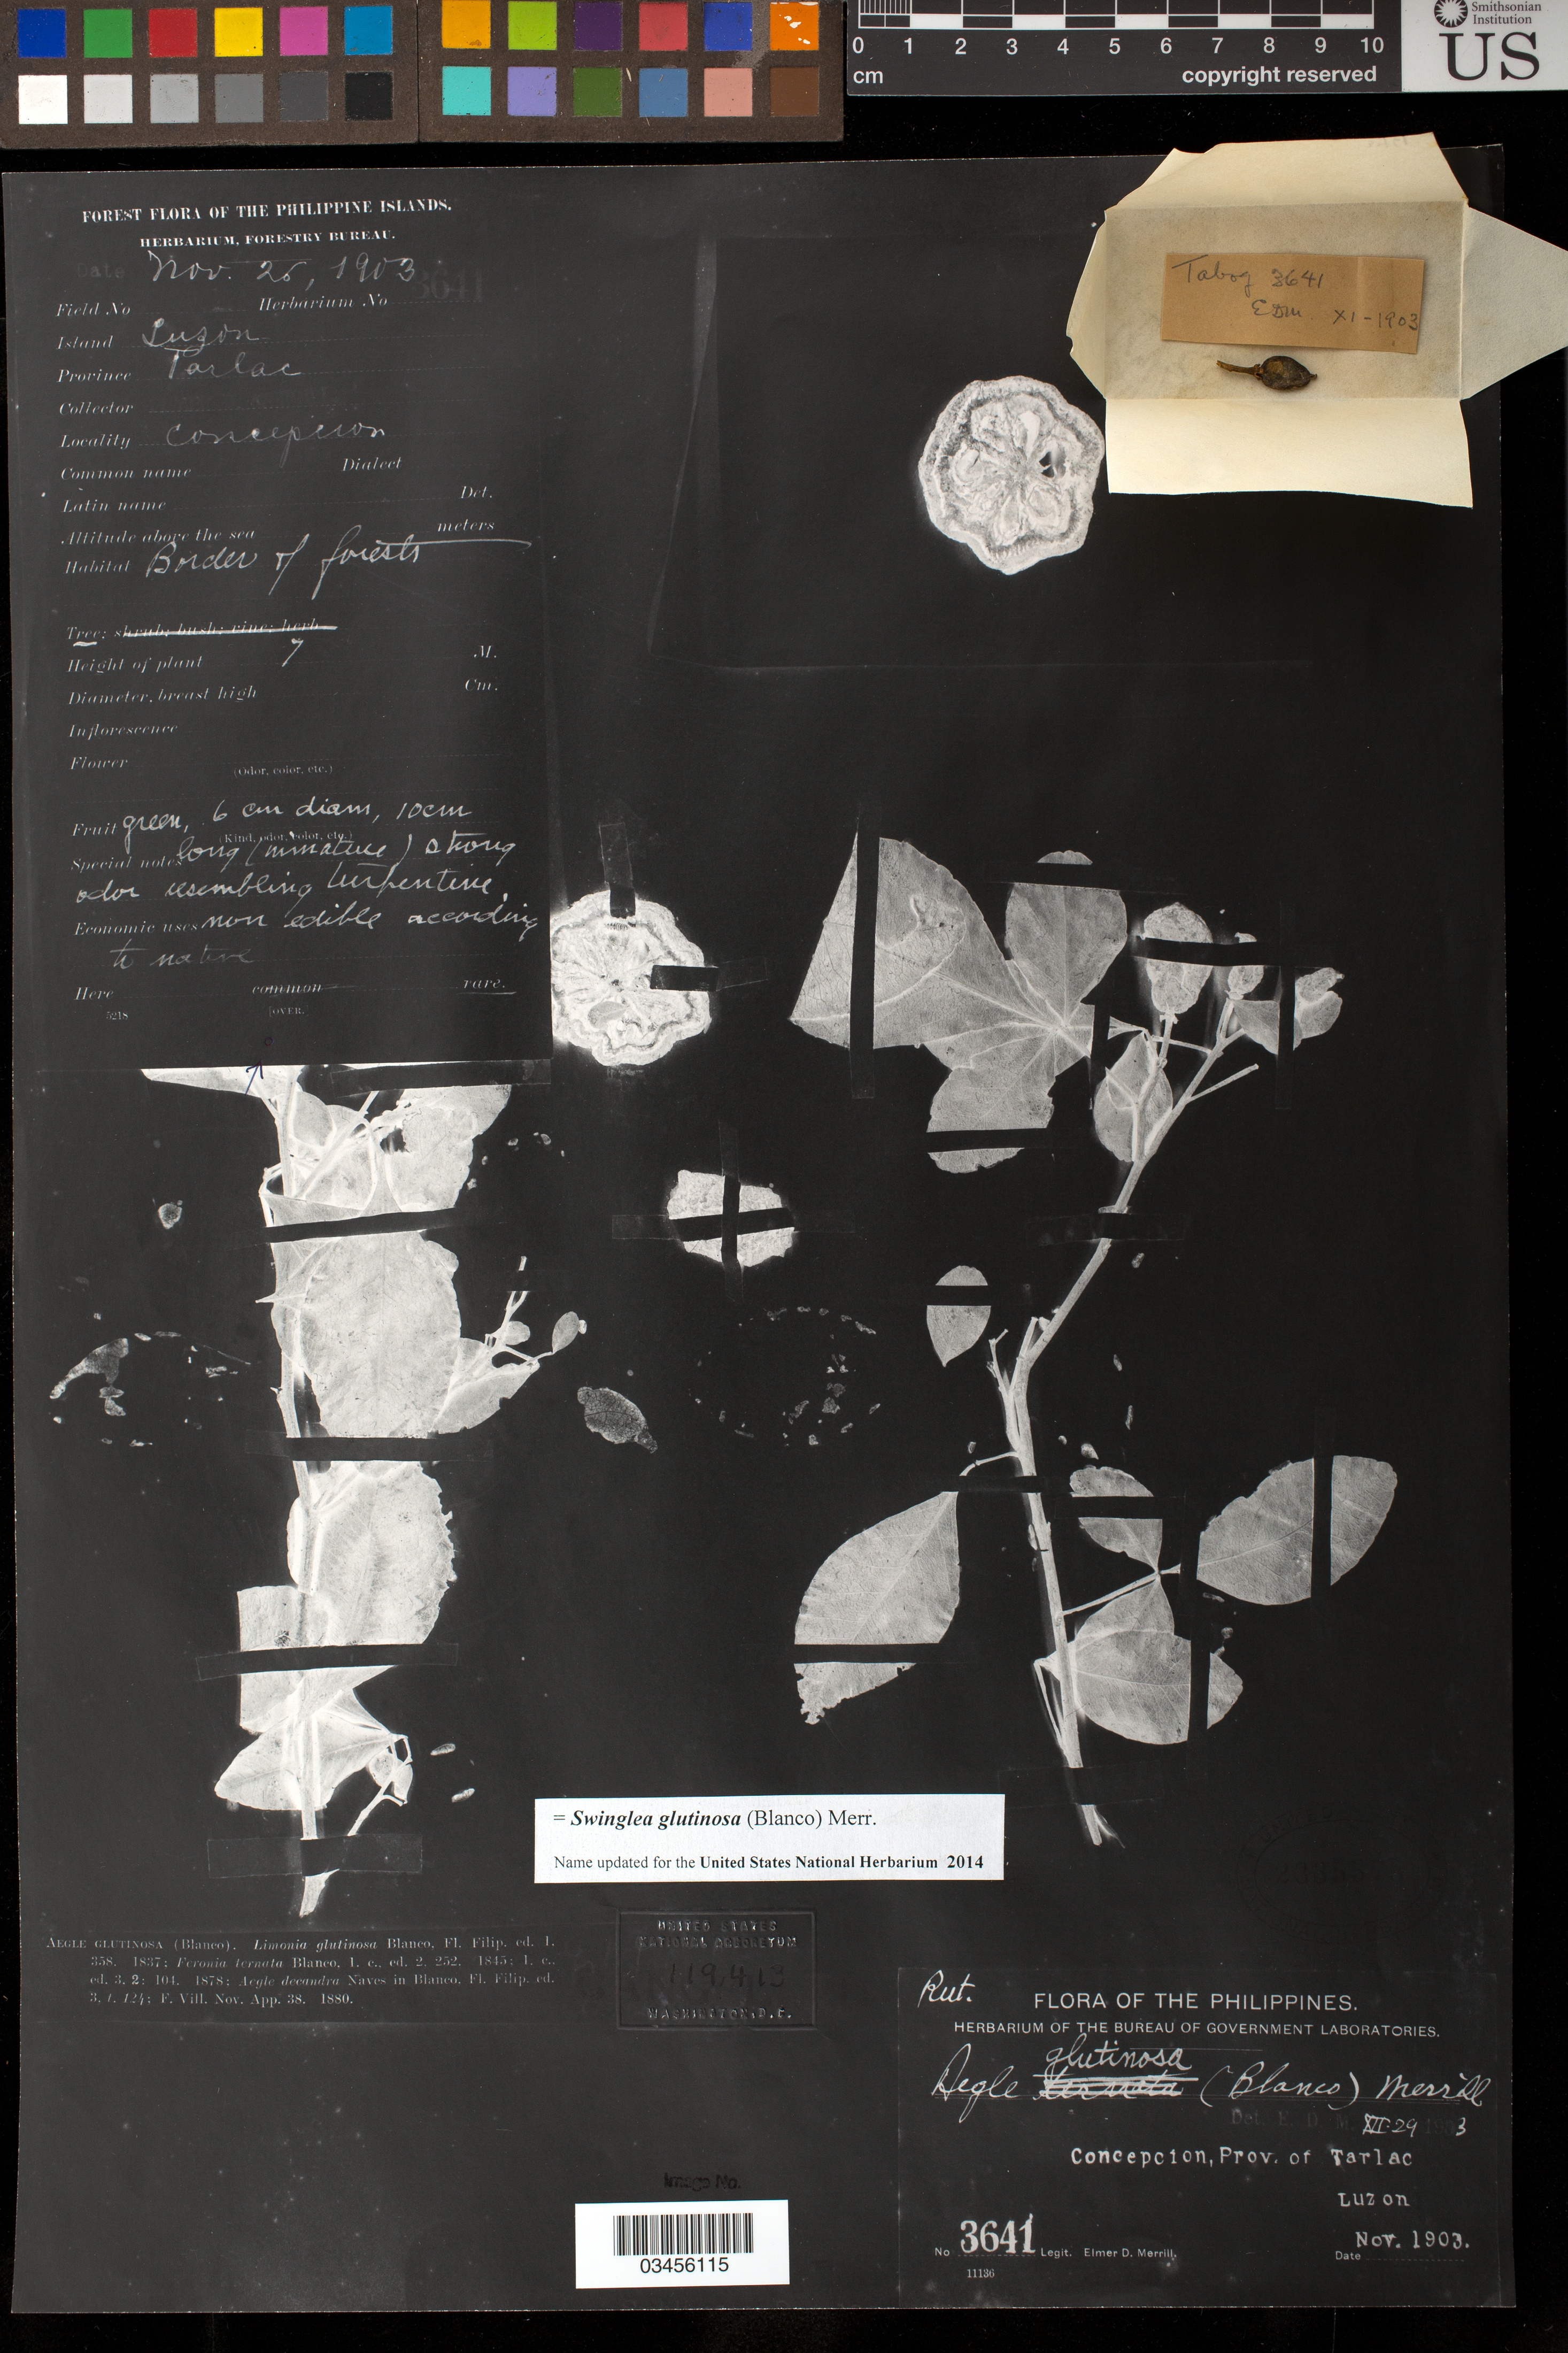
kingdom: Plantae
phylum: Tracheophyta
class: Magnoliopsida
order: Sapindales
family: Rutaceae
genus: Swinglea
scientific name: Swinglea glutinosa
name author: (Blanco) Merr.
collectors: E. D. Merrill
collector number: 3641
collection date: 1903-11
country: Philippines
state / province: Central Luzon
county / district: Tarlac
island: Luzon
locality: Concepcion.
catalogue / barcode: US 2335378